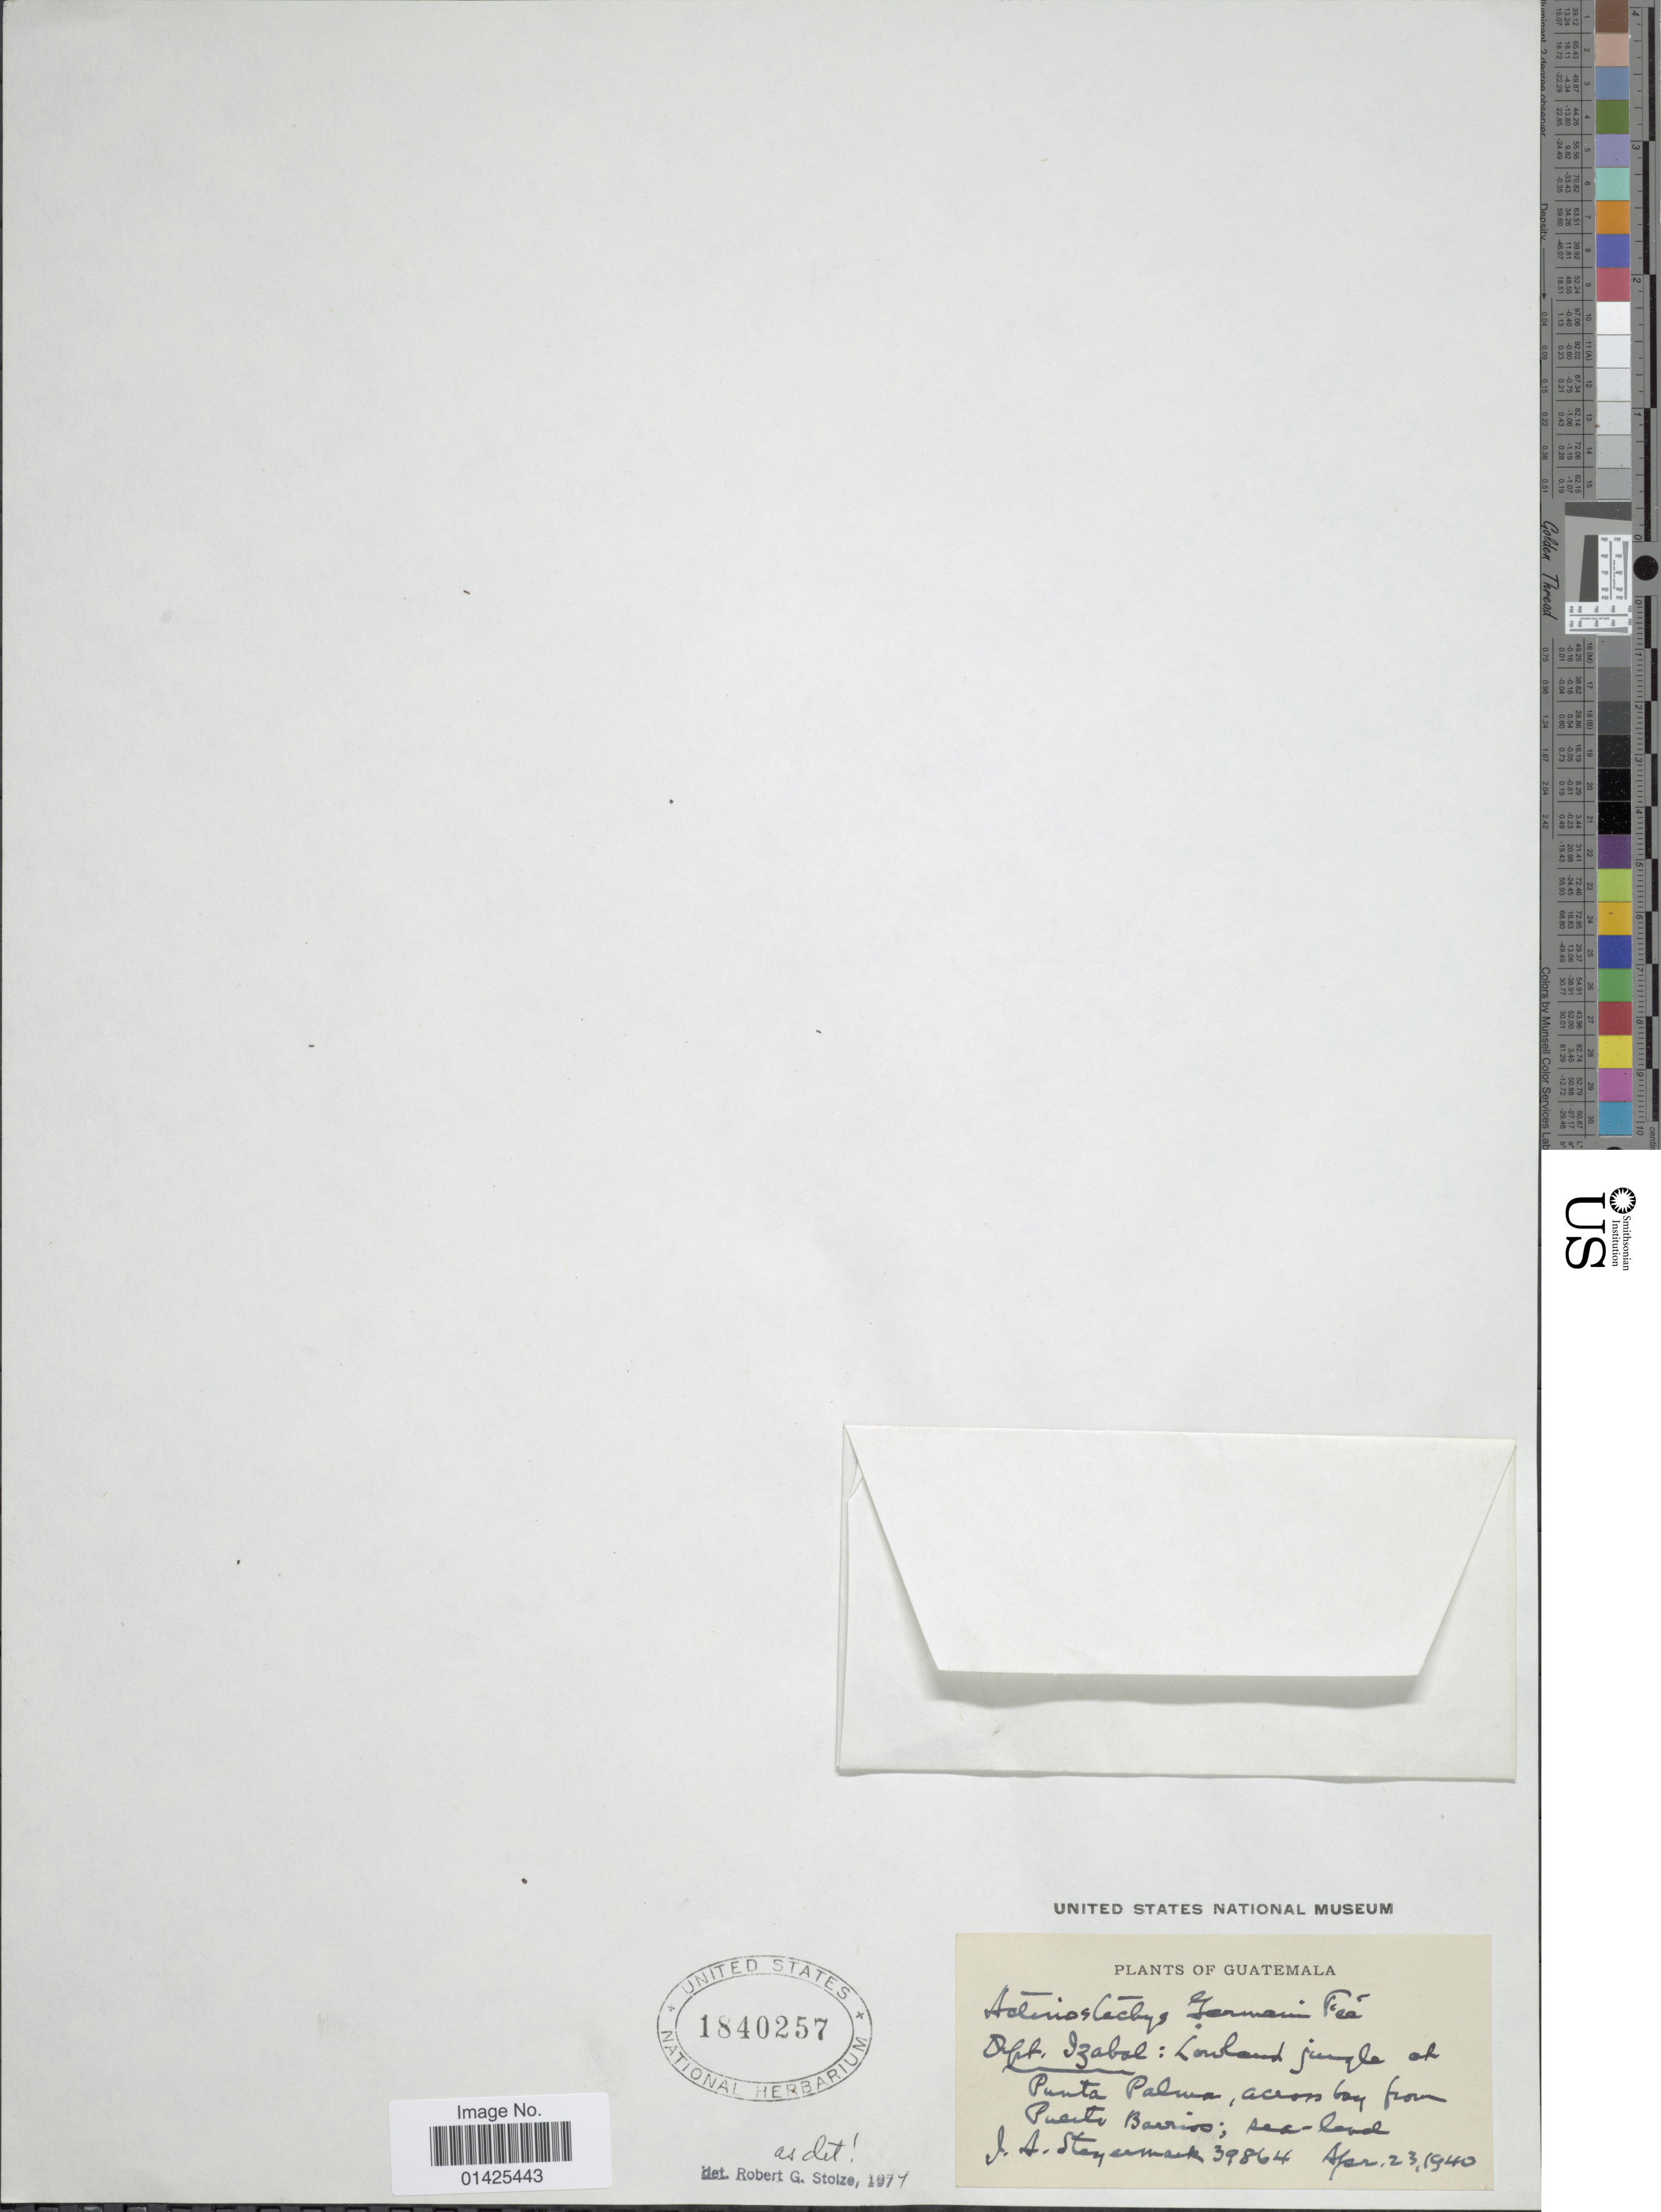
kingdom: Plantae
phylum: Tracheophyta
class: Polypodiopsida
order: Schizaeales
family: Schizaeaceae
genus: Actinostachys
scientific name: Actinostachys pennula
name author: (Sw.) Hook.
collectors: J. Steyermark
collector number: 39864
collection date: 1940-04-23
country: Guatemala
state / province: Izabal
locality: Dept Izabal: Lowland jungle at Punta Palma, across bay from Puerto Barrios.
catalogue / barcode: US 1840257